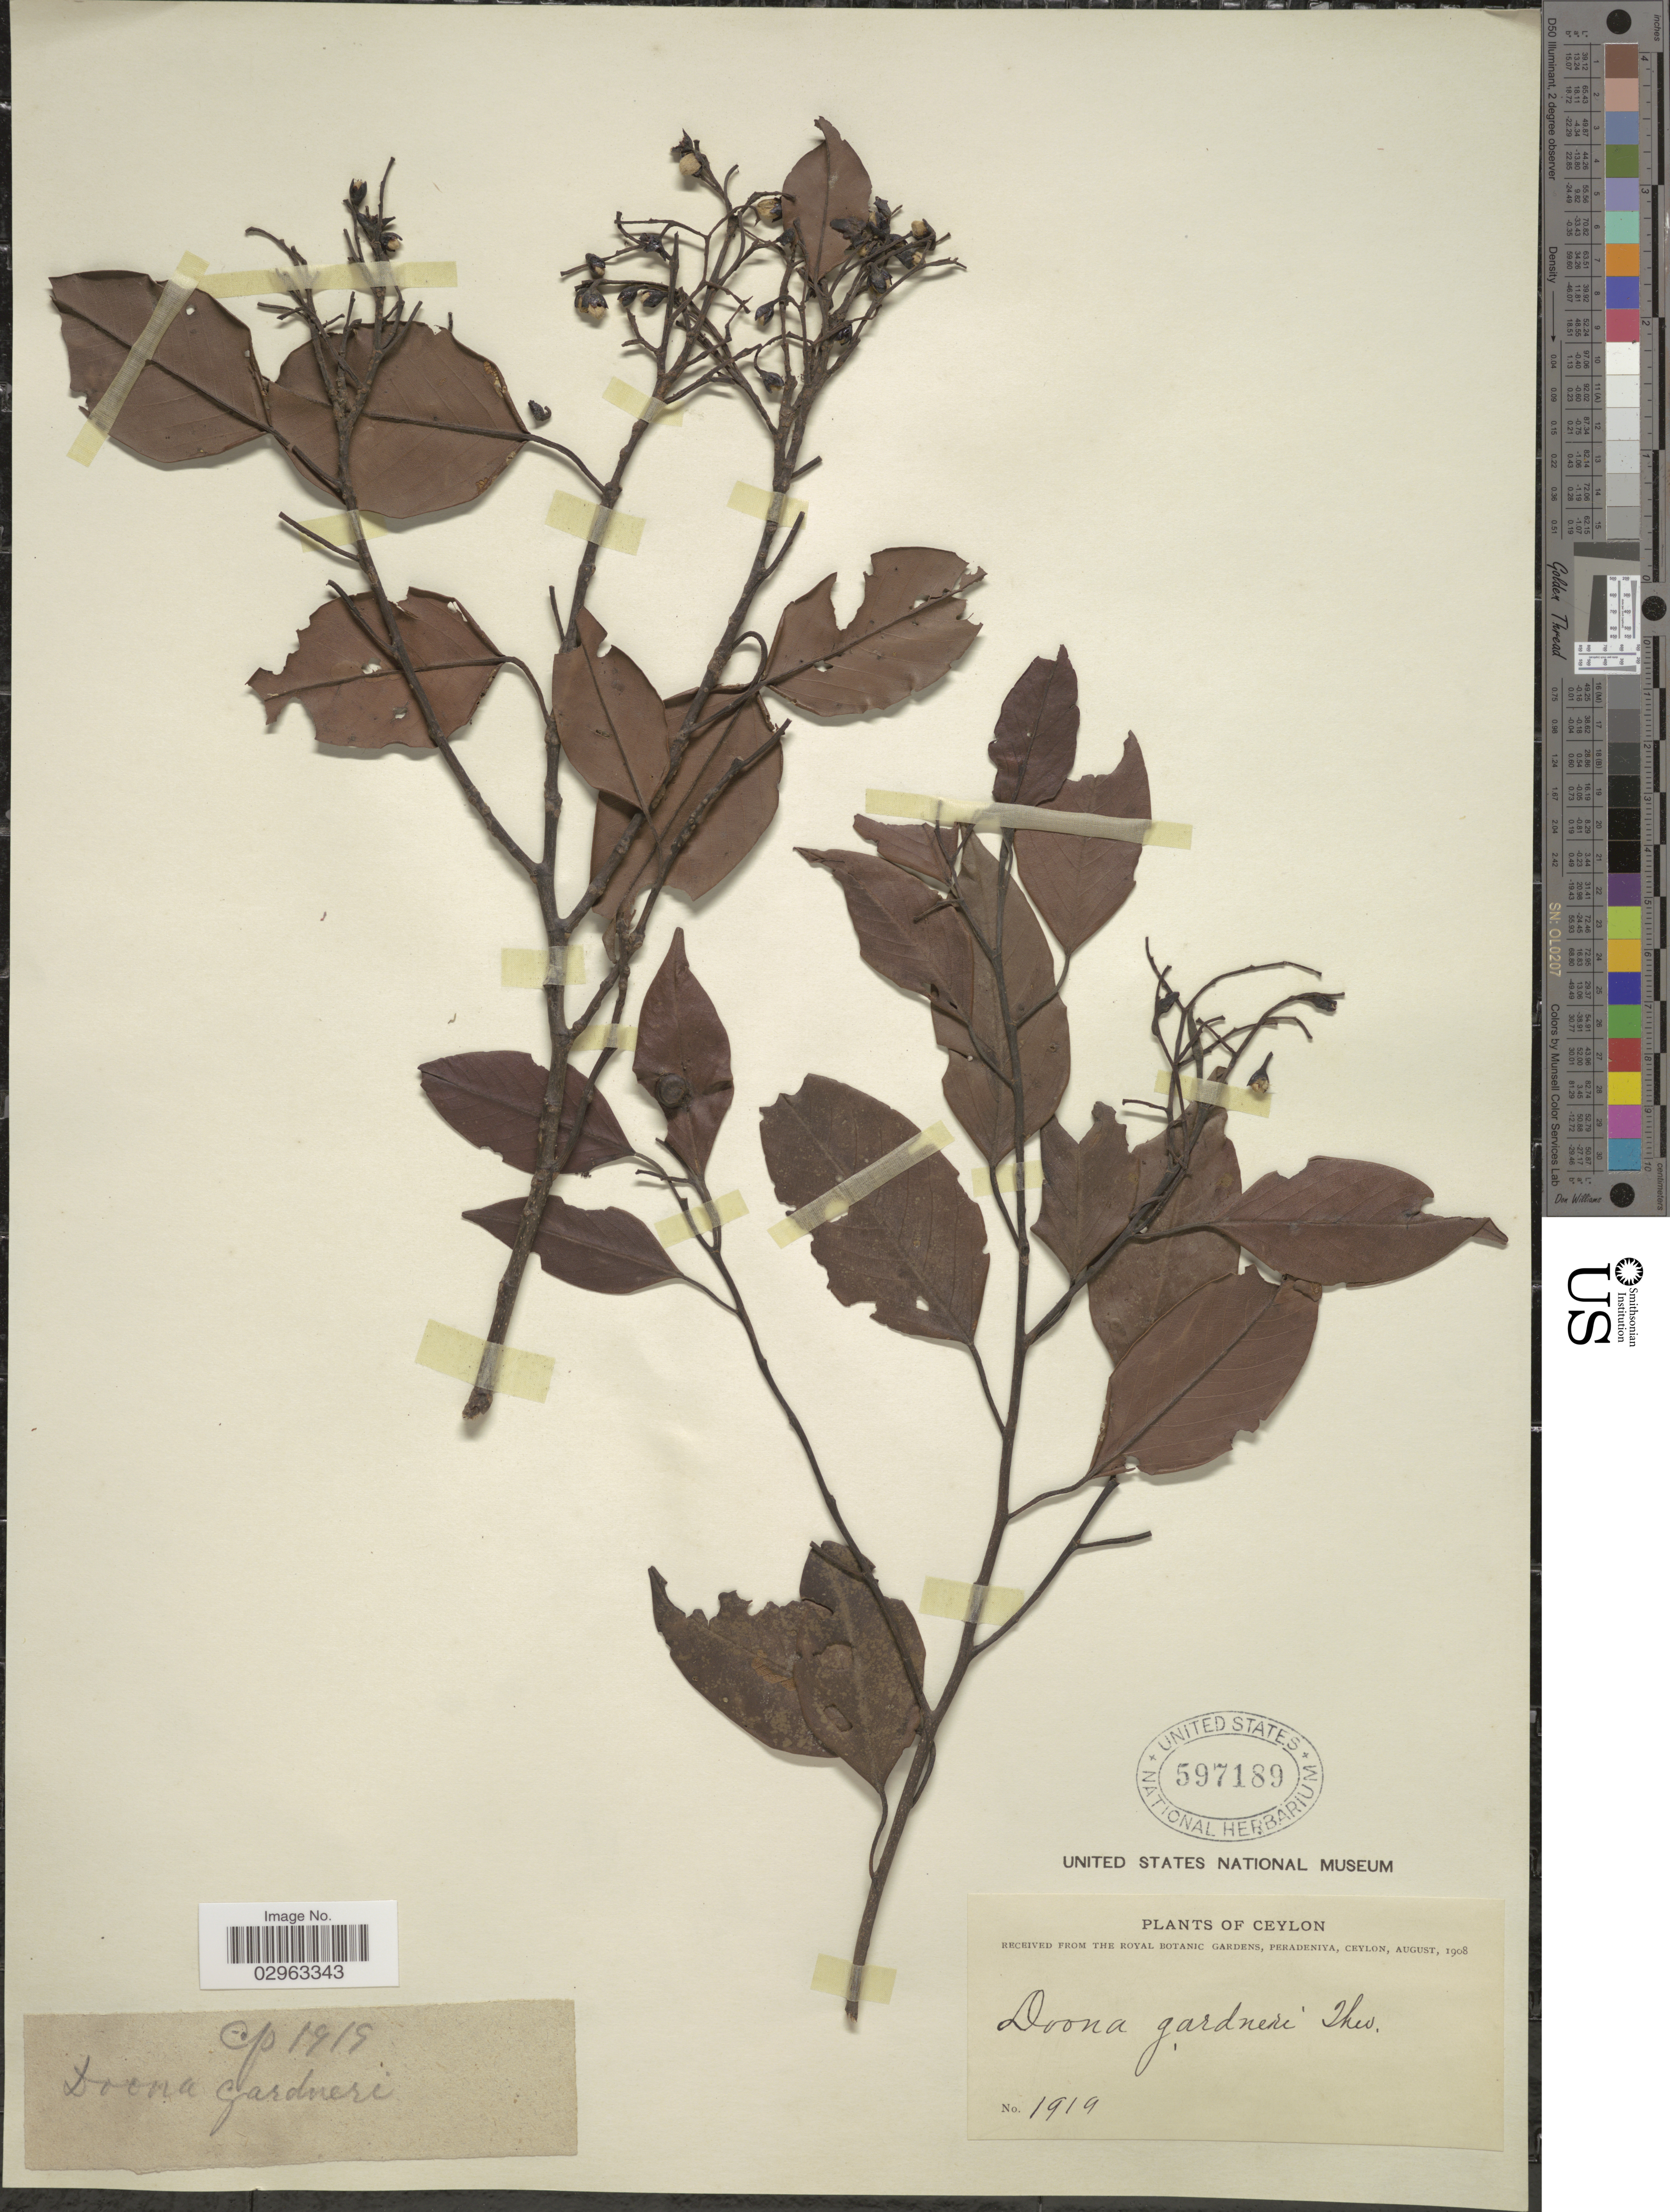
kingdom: Plantae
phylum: Tracheophyta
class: Magnoliopsida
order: Malvales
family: Dipterocarpaceae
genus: Doona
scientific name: Doona gardneri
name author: Thwaites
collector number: CP1919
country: Sri Lanka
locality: Ceylon.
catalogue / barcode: US 597189